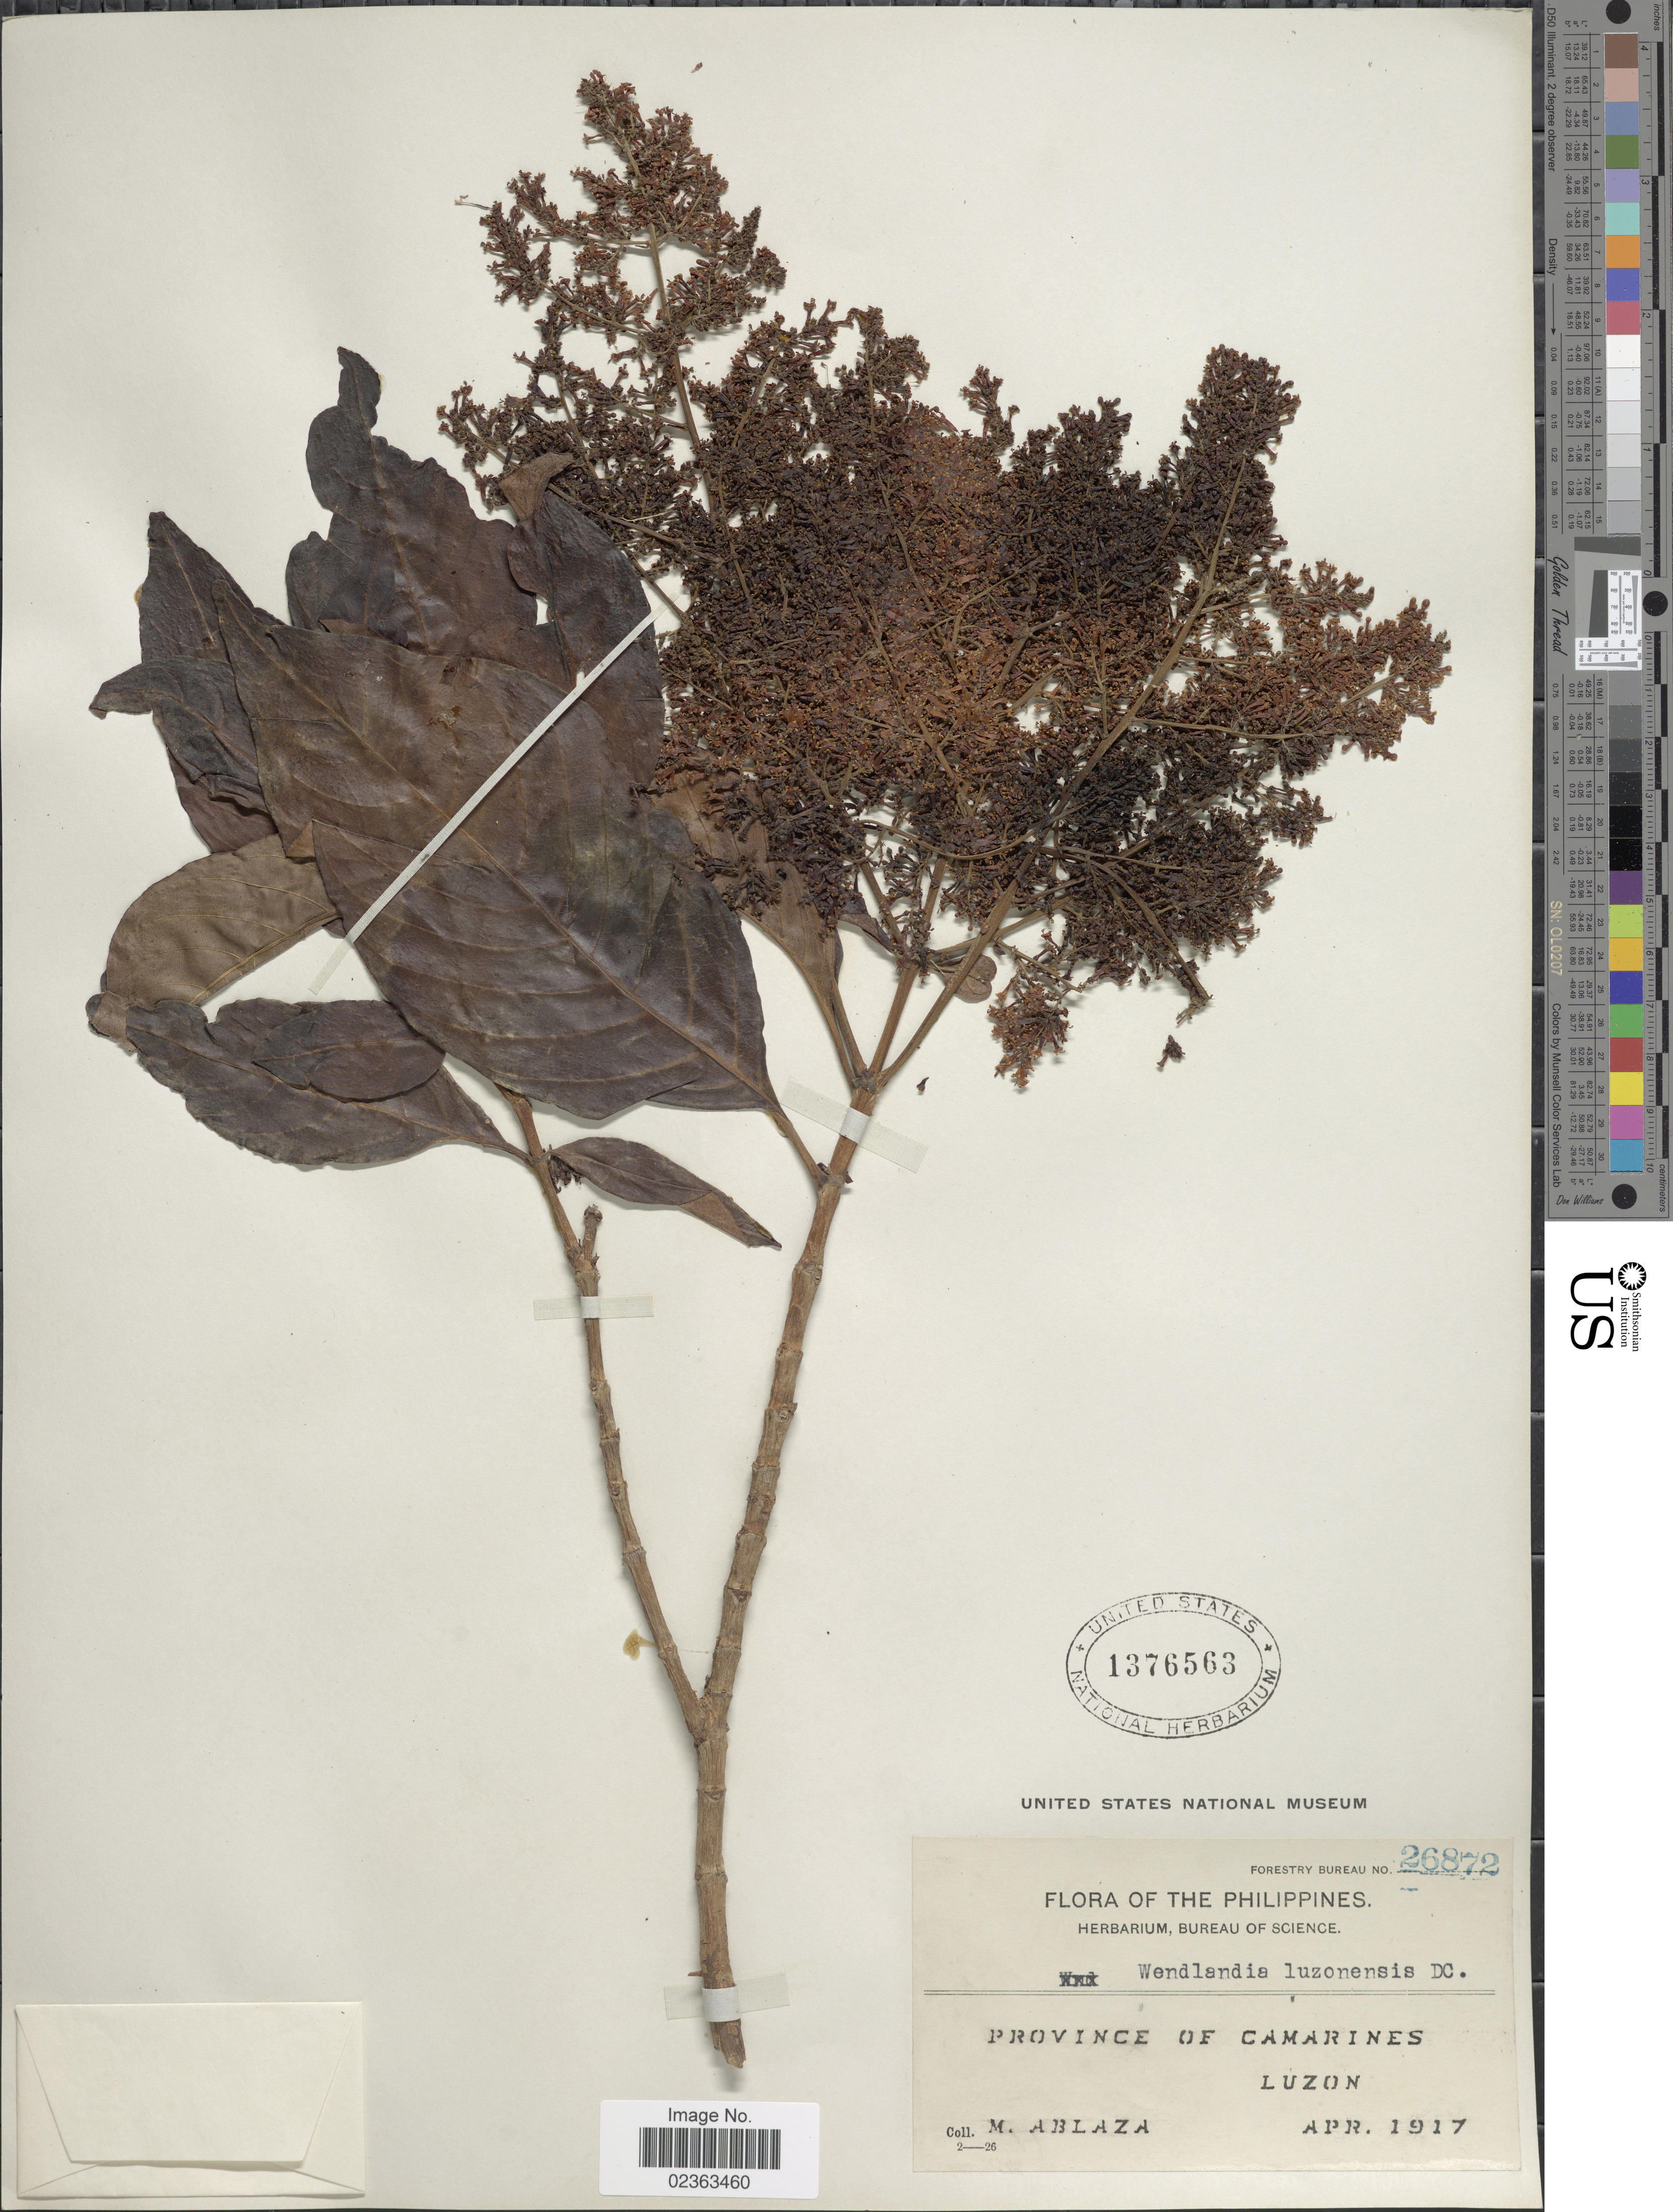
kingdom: Plantae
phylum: Tracheophyta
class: Magnoliopsida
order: Gentianales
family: Rubiaceae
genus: Wendlandia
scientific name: Wendlandia luzoniensis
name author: DC.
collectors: M. Ablaza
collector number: Forestry Bureau 26872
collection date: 1917-04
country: Philippines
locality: Province of Camarines Luzon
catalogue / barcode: US 1376563